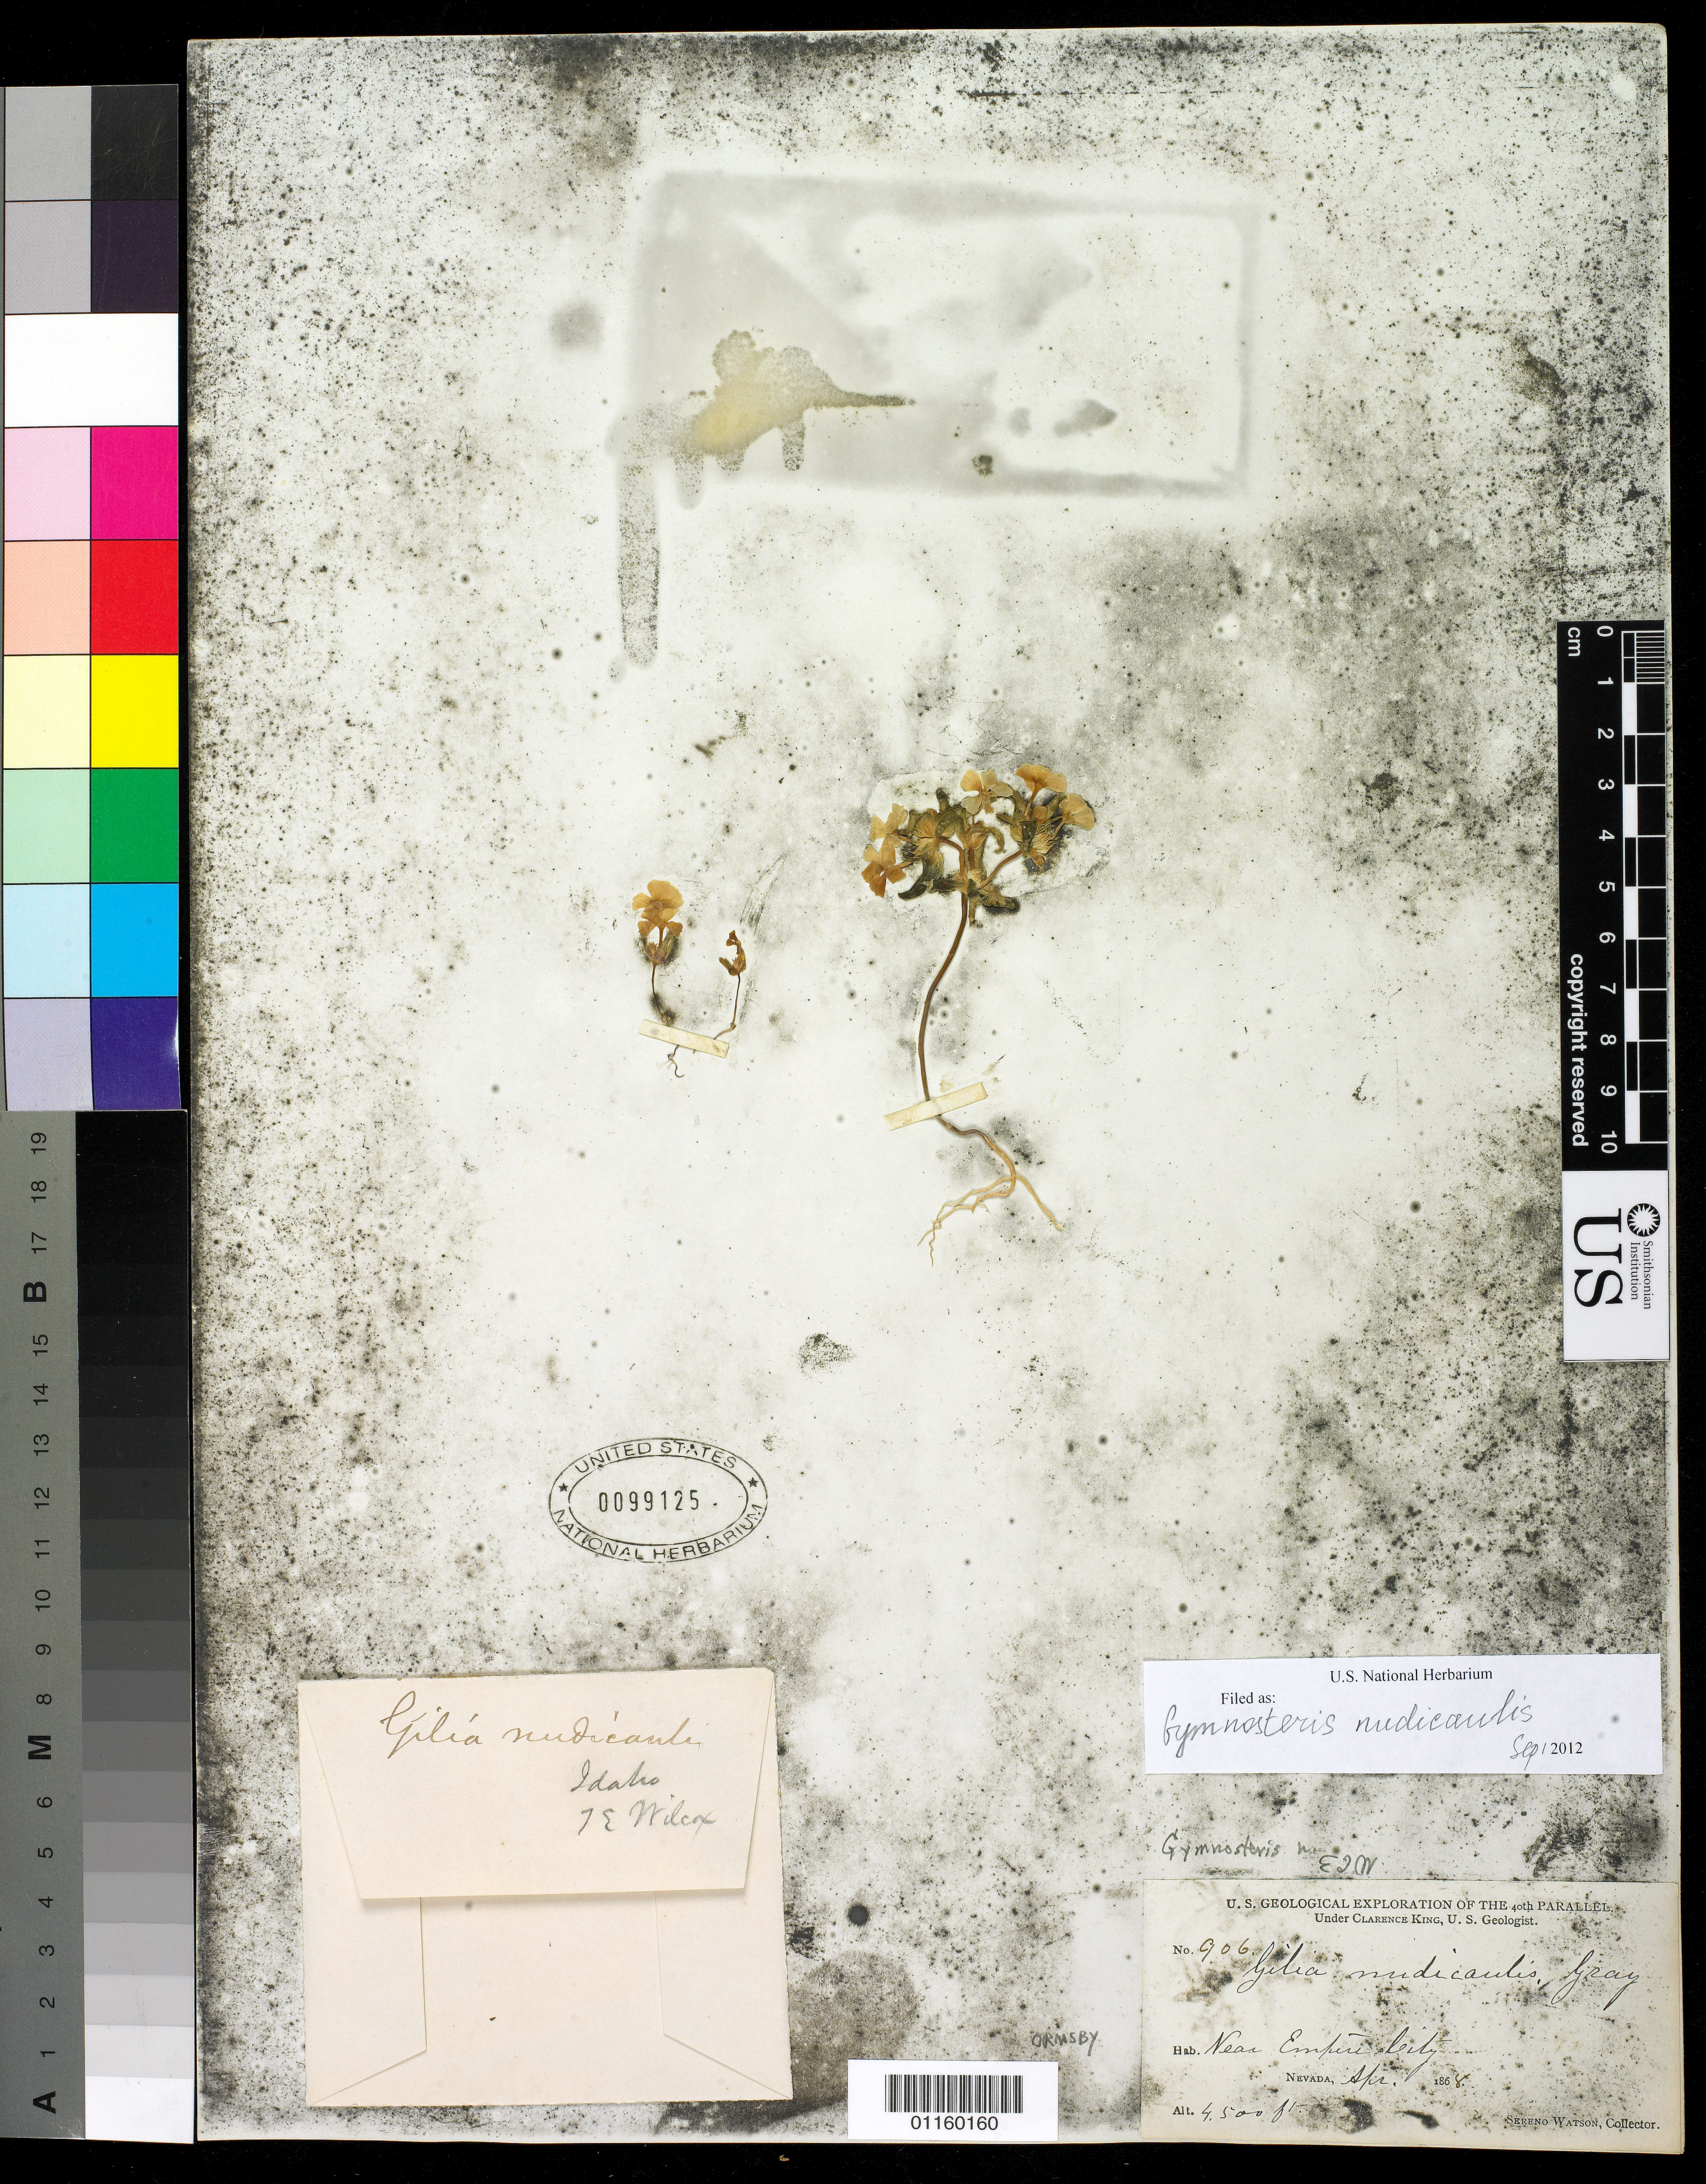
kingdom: Plantae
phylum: Tracheophyta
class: Magnoliopsida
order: Ericales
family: Polemoniaceae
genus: Gymnosteris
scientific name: Gymnosteris nudicaulis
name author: (Hook. & Arn.) Greene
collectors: S. Watson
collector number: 906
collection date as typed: Apr 1868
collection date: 1868-04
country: United States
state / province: Nevada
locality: Empire City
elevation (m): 1372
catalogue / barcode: US 99125